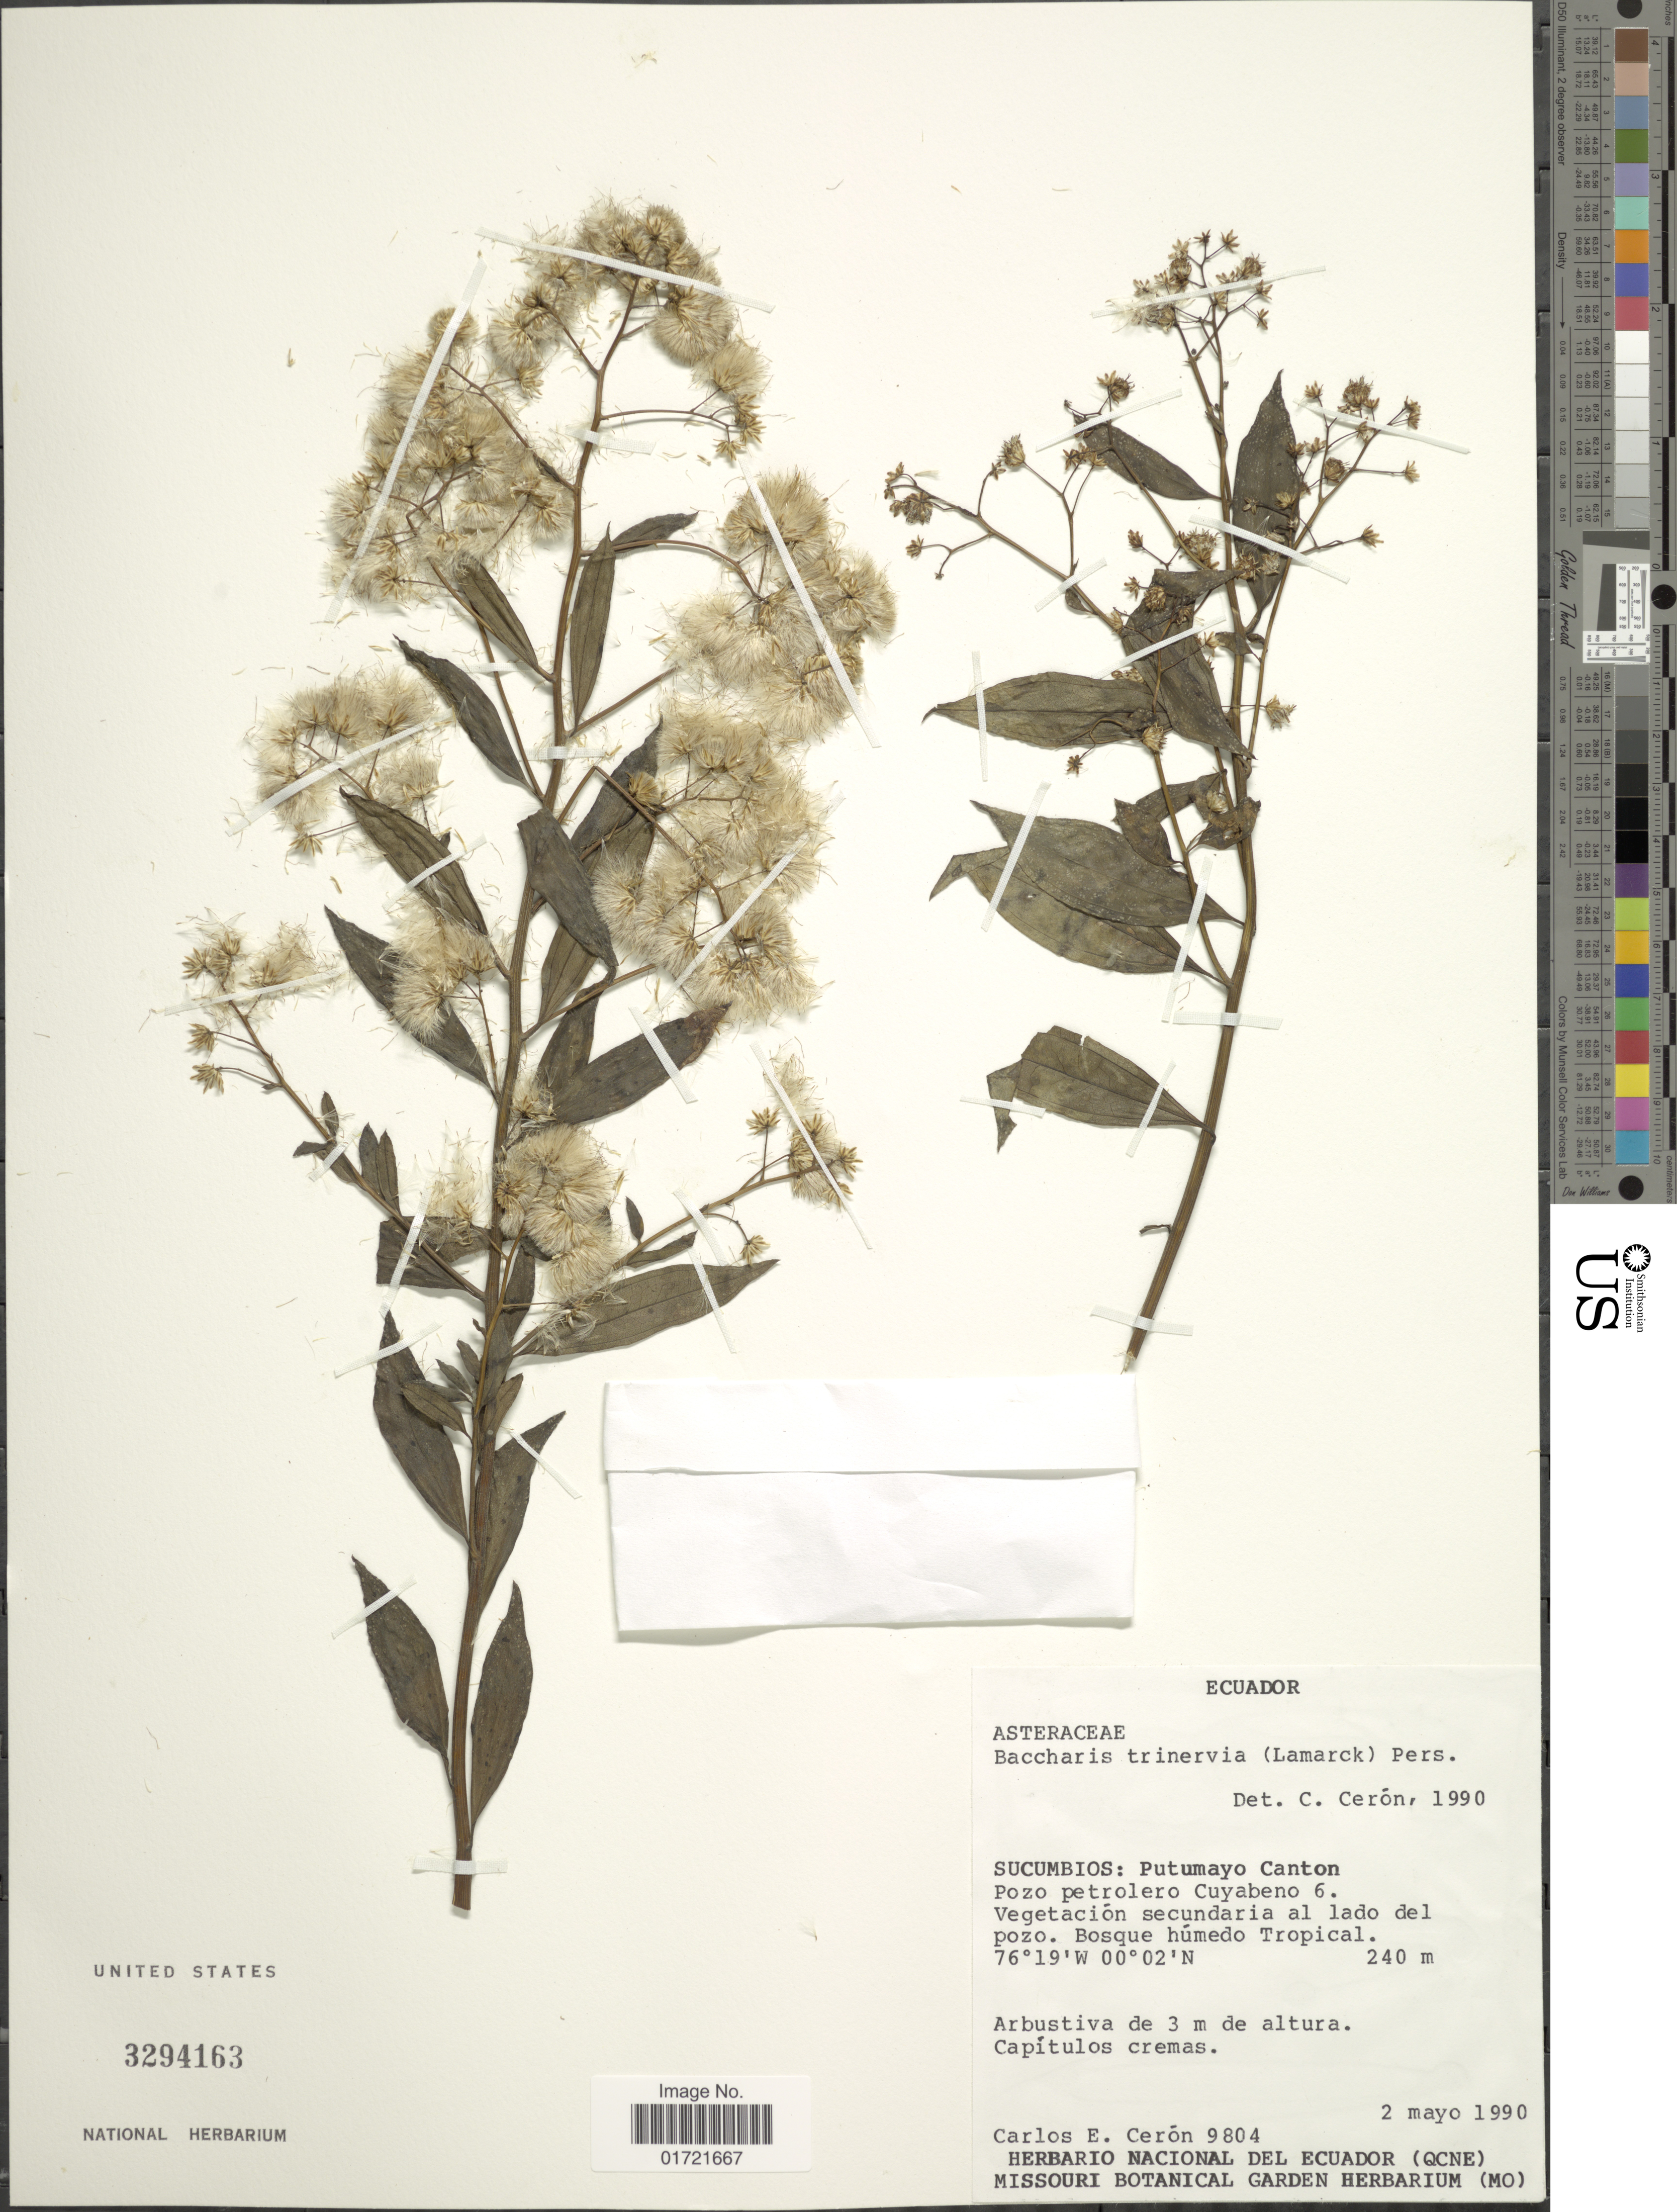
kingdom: Plantae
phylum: Tracheophyta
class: Magnoliopsida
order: Asterales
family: Asteraceae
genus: Baccharis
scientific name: Baccharis trinervis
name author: (Lam.) Pers.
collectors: C. E. Cerón M.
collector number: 9804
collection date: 1990-05-02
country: Ecuador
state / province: Sucumbíos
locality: Sucumbios: Putumayo Canton, Pozo petrolero Cuyabeno 6, Vegetacion secundaria al lado del pozo, Bosque humedo Tropical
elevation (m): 240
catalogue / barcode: US 3294163